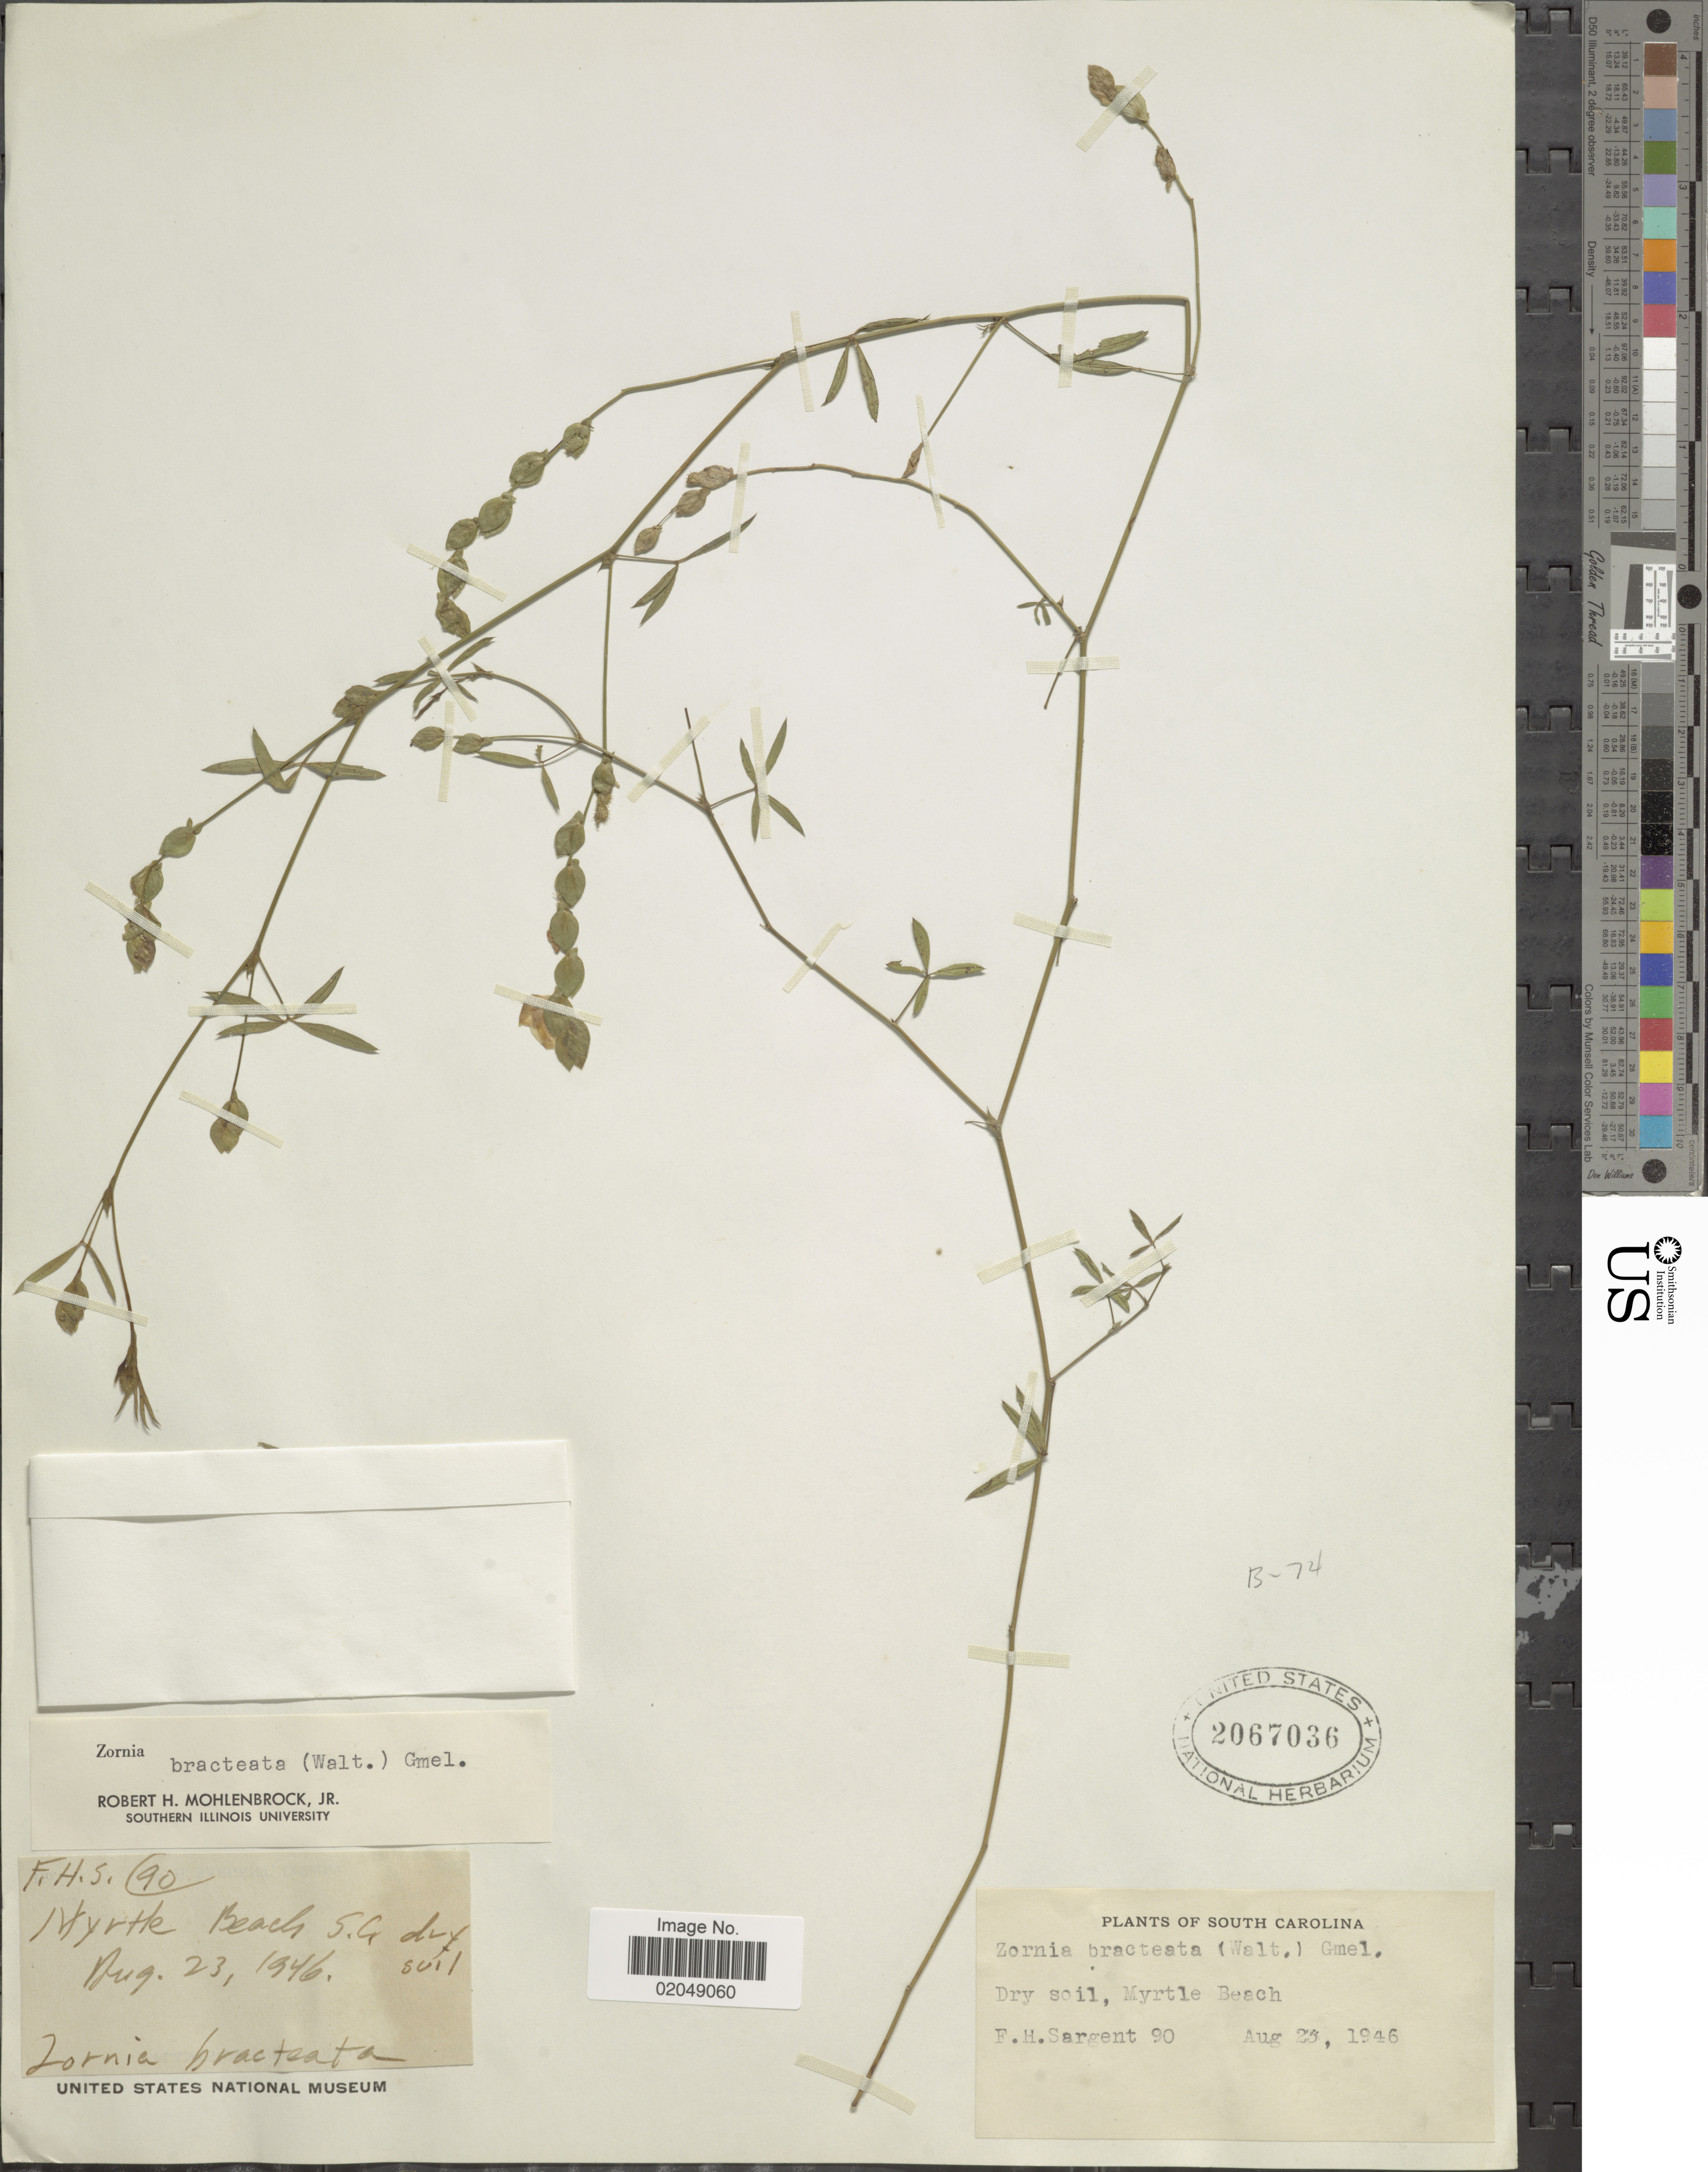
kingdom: Plantae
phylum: Tracheophyta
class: Magnoliopsida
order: Fabales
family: Fabaceae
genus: Zornia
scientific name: Zornia bracteata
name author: J.F. Gmel.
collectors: F. H. Sargent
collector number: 90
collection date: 1946-08-25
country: United States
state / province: South Carolina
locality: Myrtle Beach, S.C.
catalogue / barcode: US 2067036